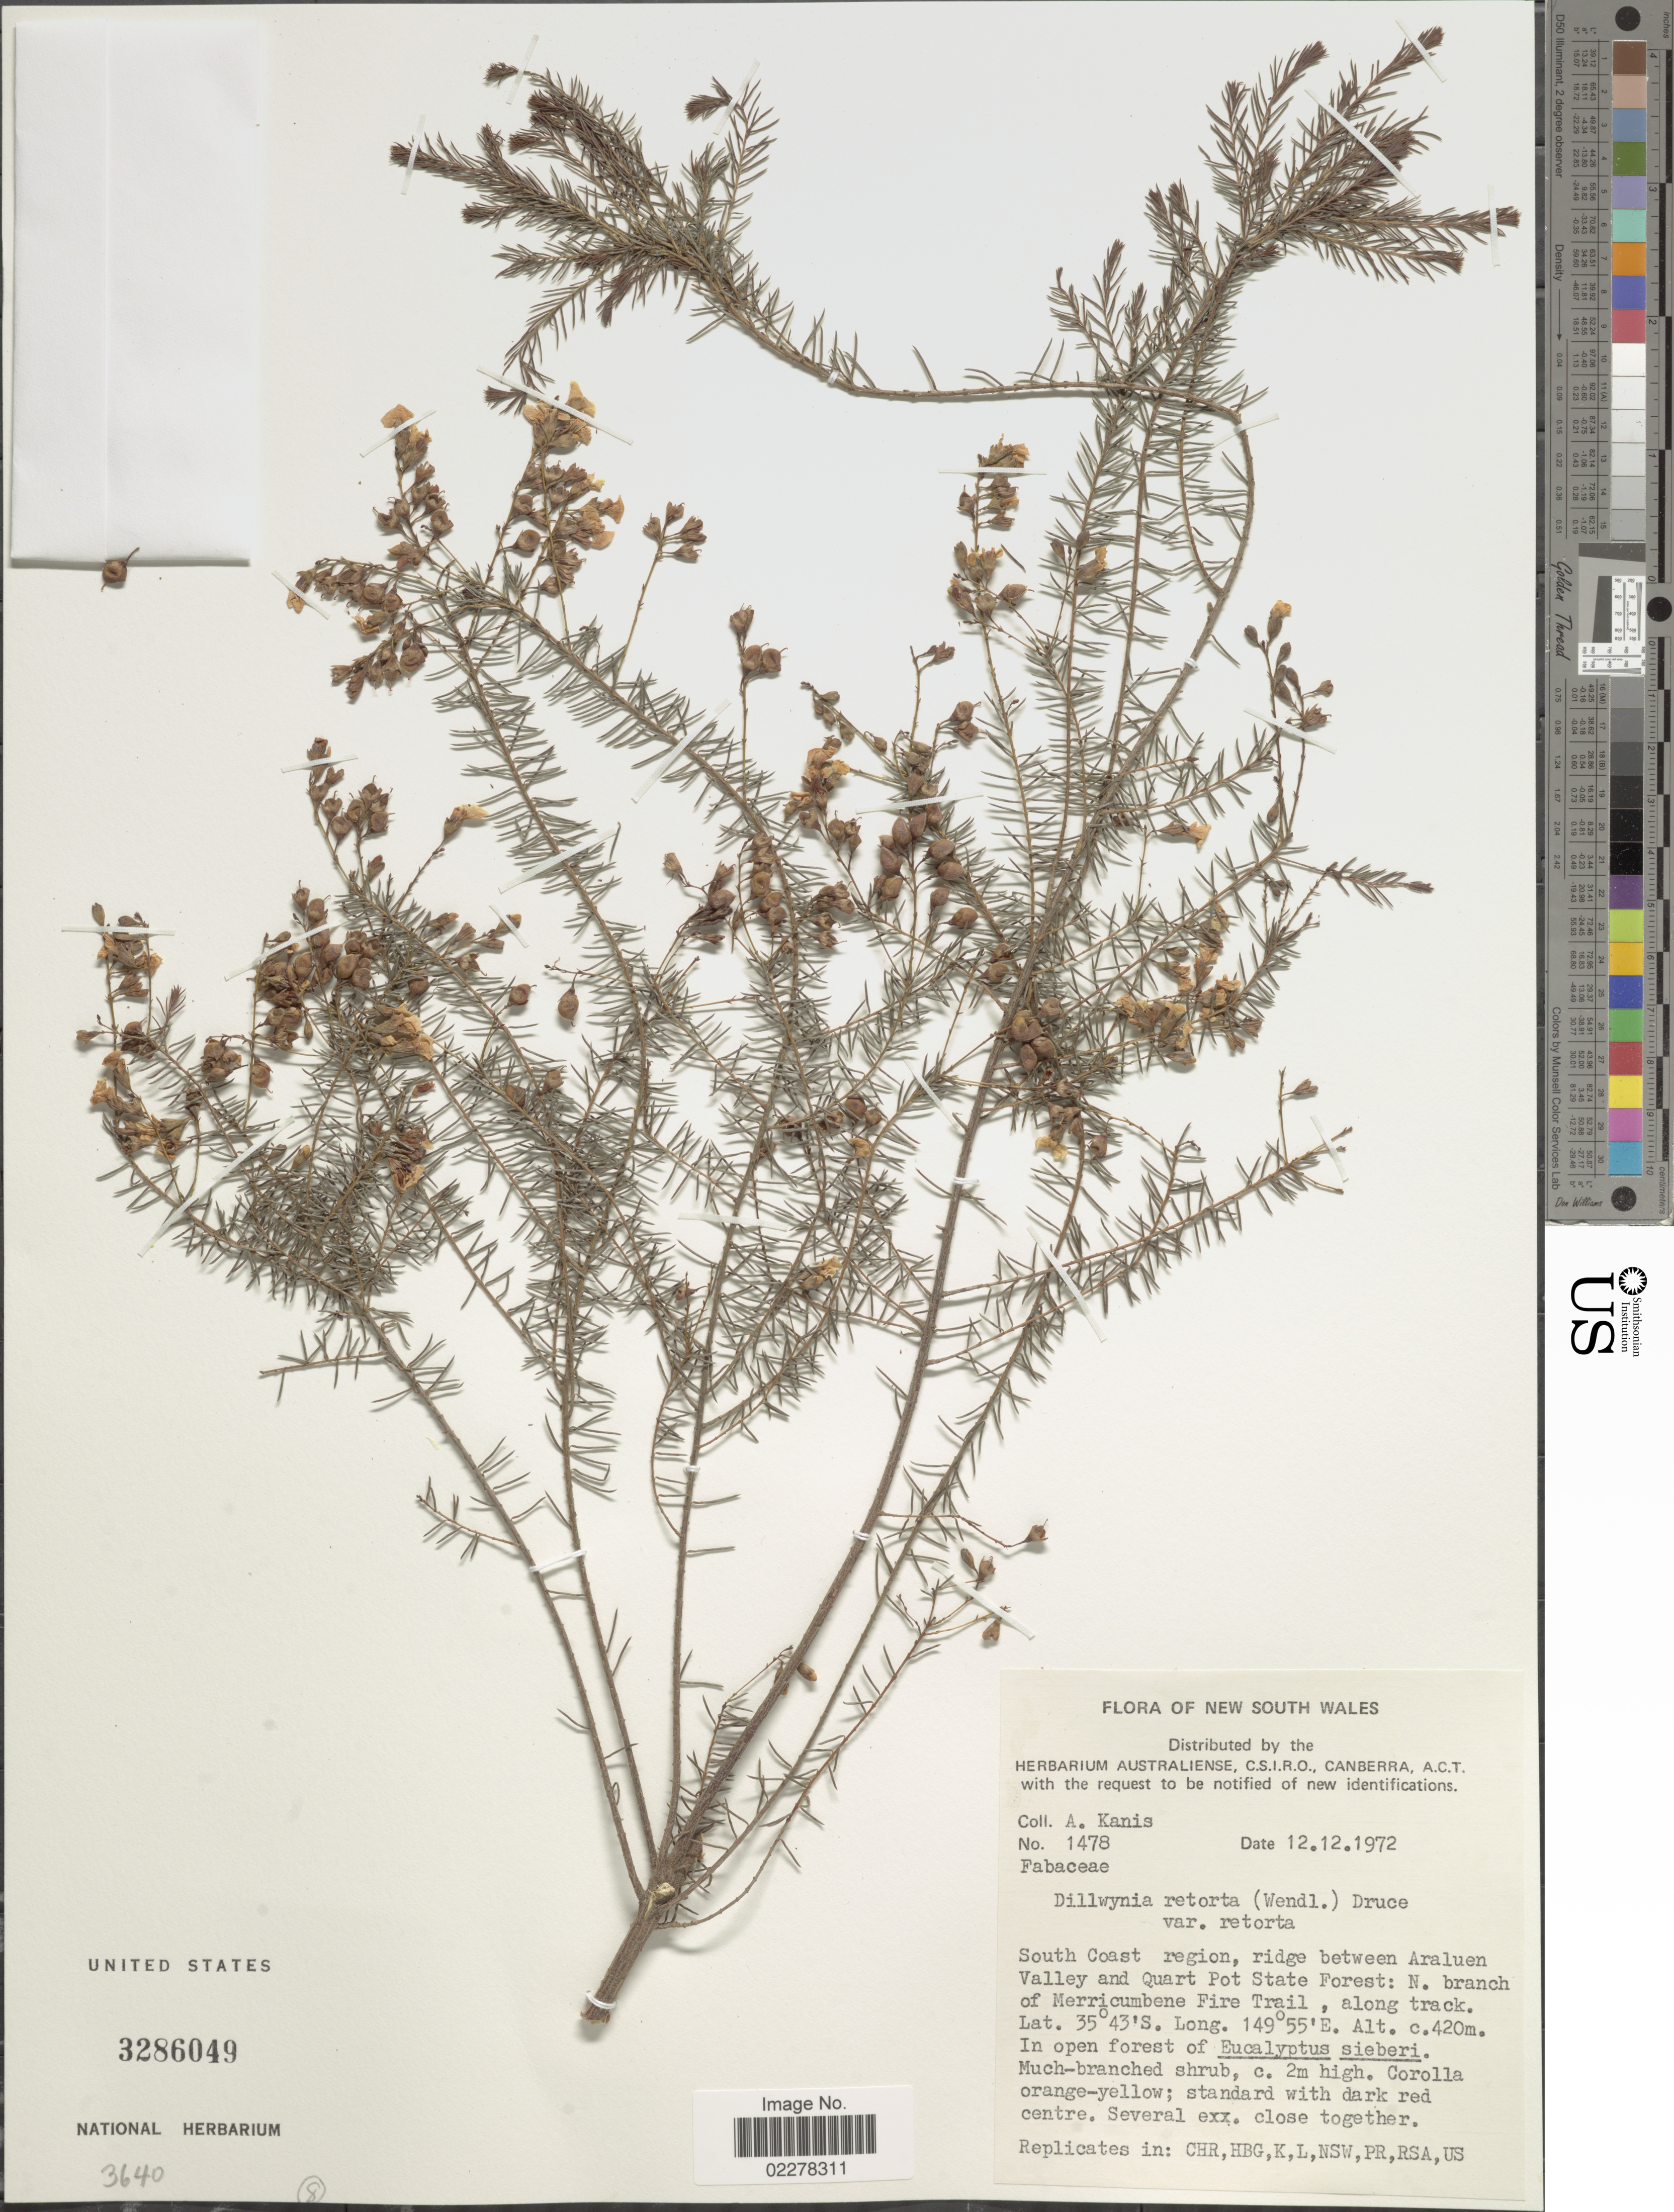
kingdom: Plantae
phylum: Tracheophyta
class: Magnoliopsida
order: Fabales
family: Fabaceae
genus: Dillwynia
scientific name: Dillwynia retorta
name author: Druce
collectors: A. Kanis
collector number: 1478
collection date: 1972-12-12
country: Australia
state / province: New South Wales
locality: South Coast region, ridge between Ararluen Valley and Quart Pot State Forest:N. branch of Merricumbene Fire Trail, along track.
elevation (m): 420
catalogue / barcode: US 3286049